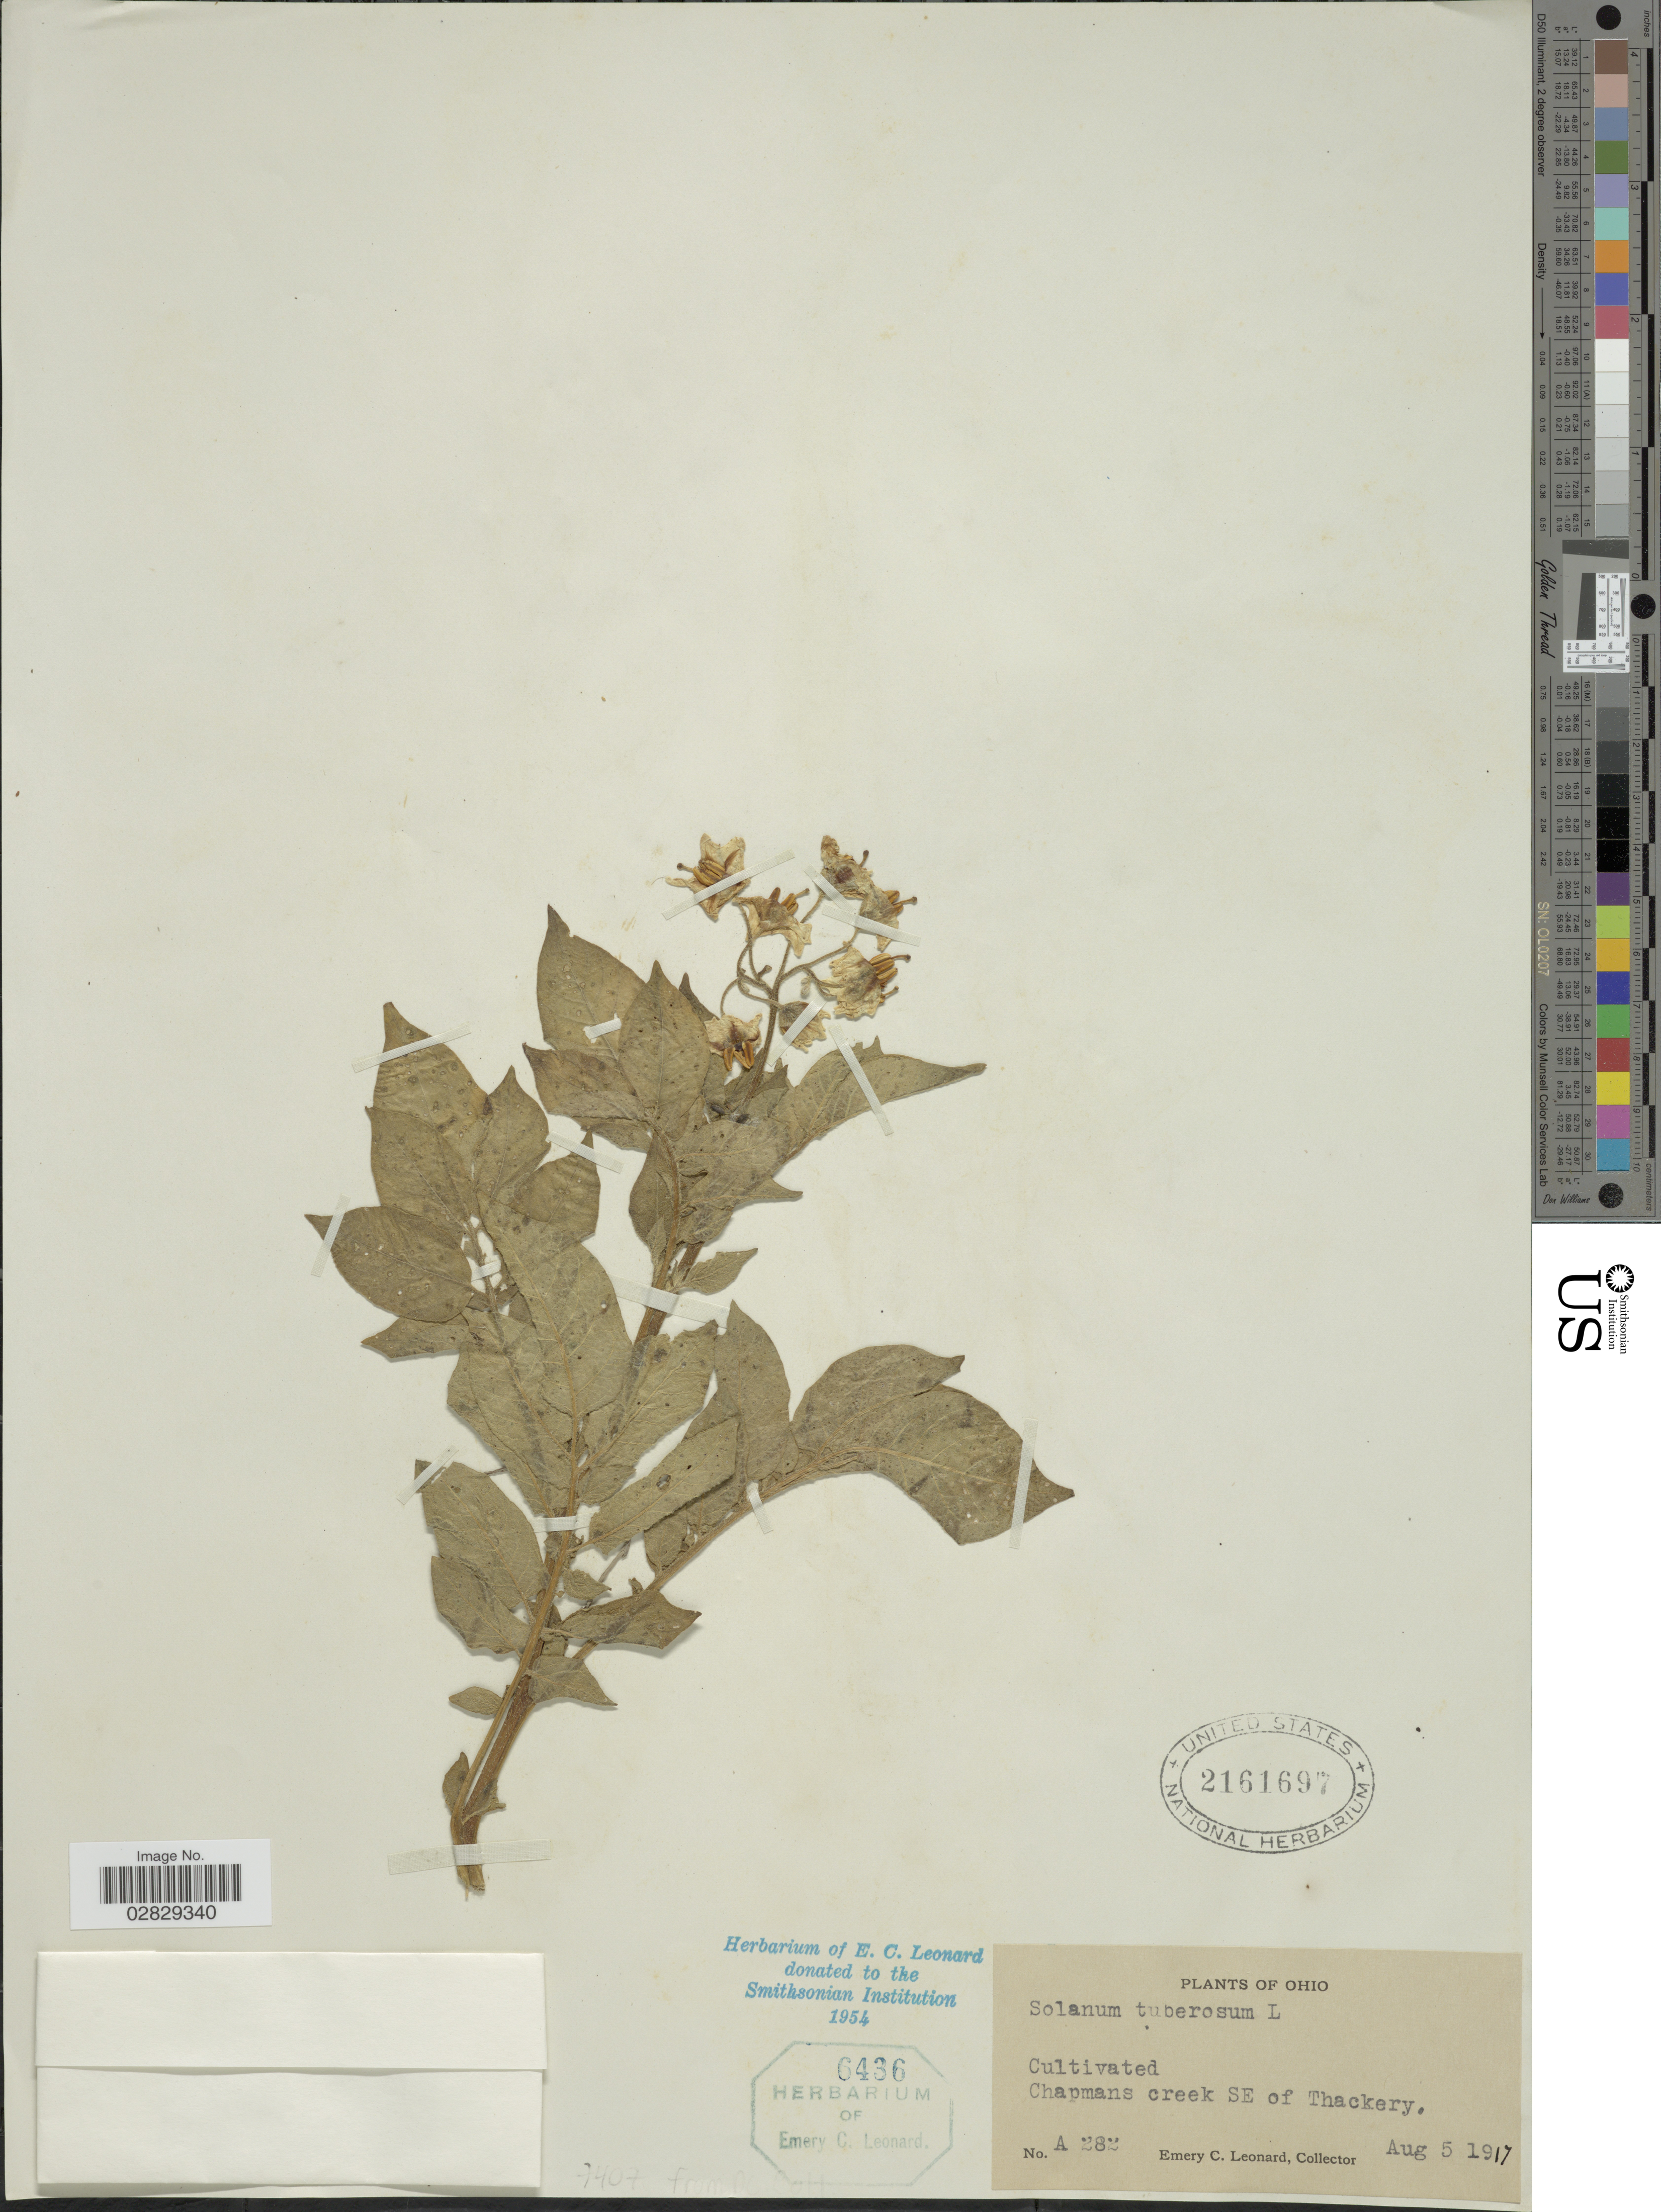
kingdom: Plantae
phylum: Tracheophyta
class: Magnoliopsida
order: Solanales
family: Solanaceae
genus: Solanum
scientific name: Solanum tuberosum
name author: L.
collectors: E. C. Leonard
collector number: A282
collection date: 1917-08-05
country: United States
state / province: Ohio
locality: Chapmans creek SE of Thackery.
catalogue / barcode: US 2161697